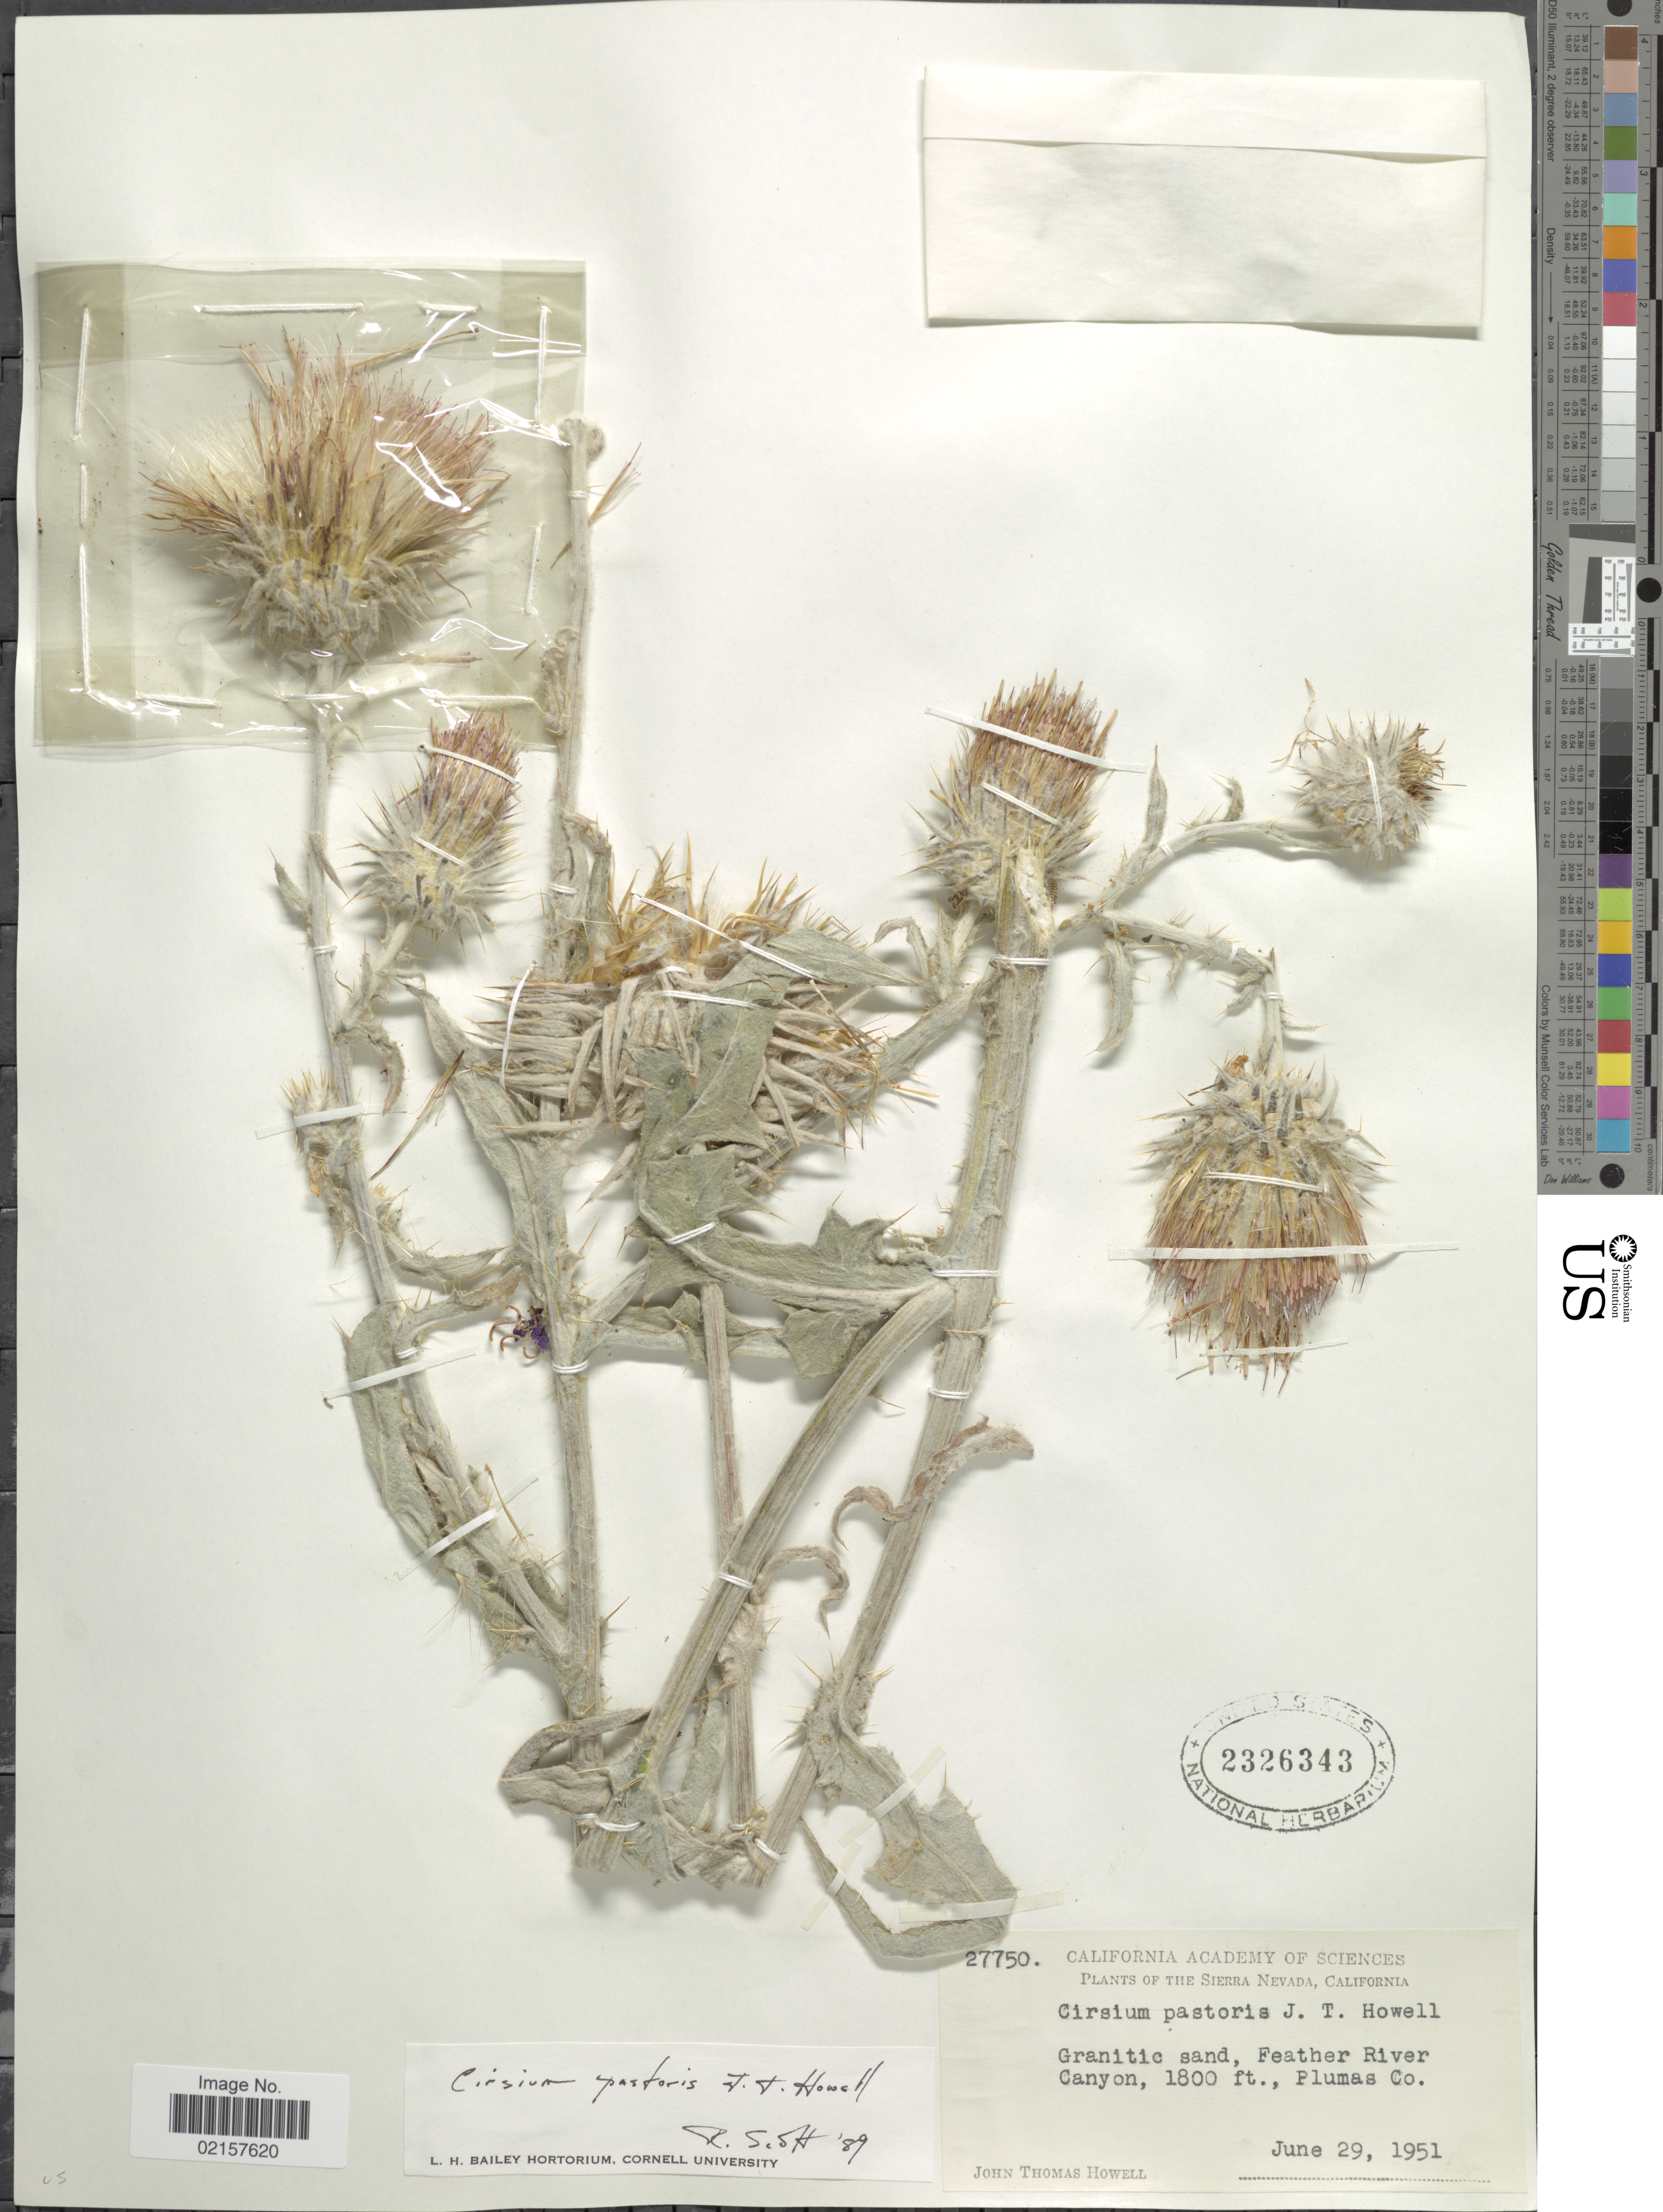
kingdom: Plantae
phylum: Tracheophyta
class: Magnoliopsida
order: Asterales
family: Asteraceae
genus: Cirsium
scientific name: Cirsium occidentale var. candidissimum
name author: (Greene) J.F. Macbr.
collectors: J. T. Howell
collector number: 27750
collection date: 1951-06-29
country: United States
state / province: California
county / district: Plumas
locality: Sierra Nevada, Feather River Canyon, Plumas Co.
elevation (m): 549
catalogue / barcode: US 2326343